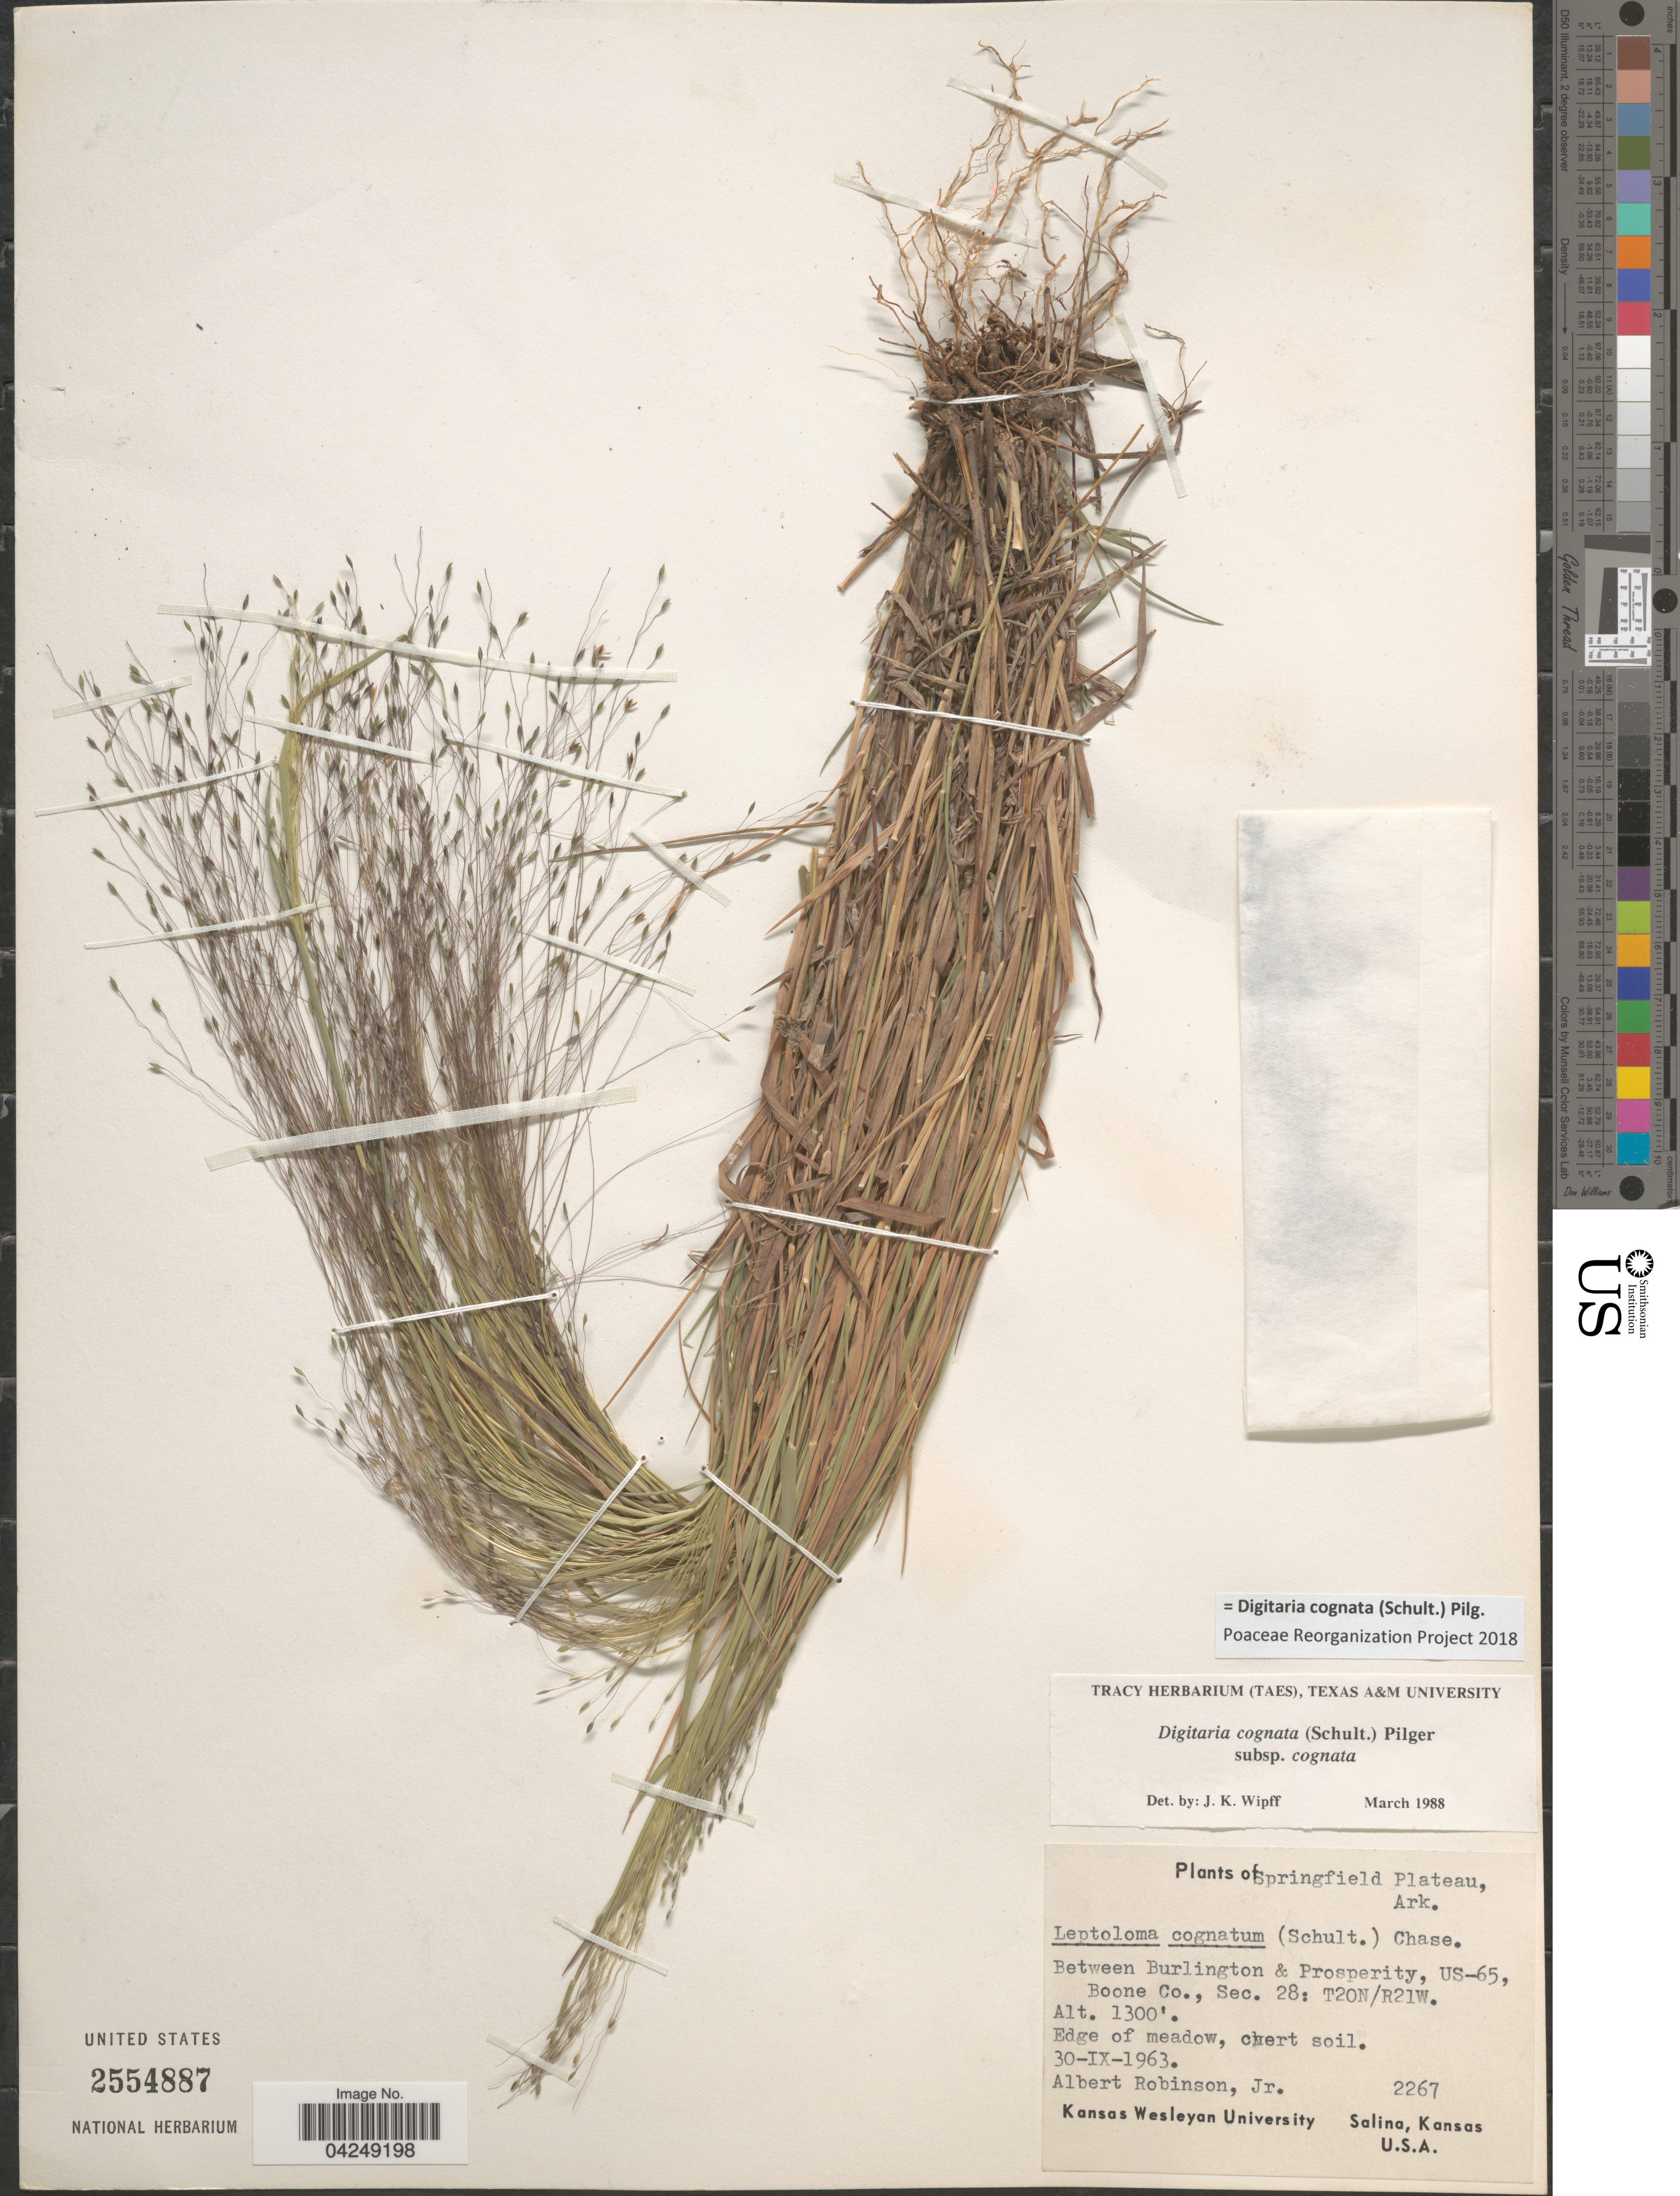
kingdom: Plantae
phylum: Tracheophyta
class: Liliopsida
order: Poales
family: Poaceae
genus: Digitaria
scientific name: Digitaria cognata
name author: (Scult.) Pilg.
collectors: A. Robinson Jr.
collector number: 2267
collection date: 1963-09-30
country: United States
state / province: Arkansas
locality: Springfield Plateau. Between Burlington & Prosperity, US-65, Boone Co., Sec. 28: T20N/R21W.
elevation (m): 396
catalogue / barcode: US 2554887